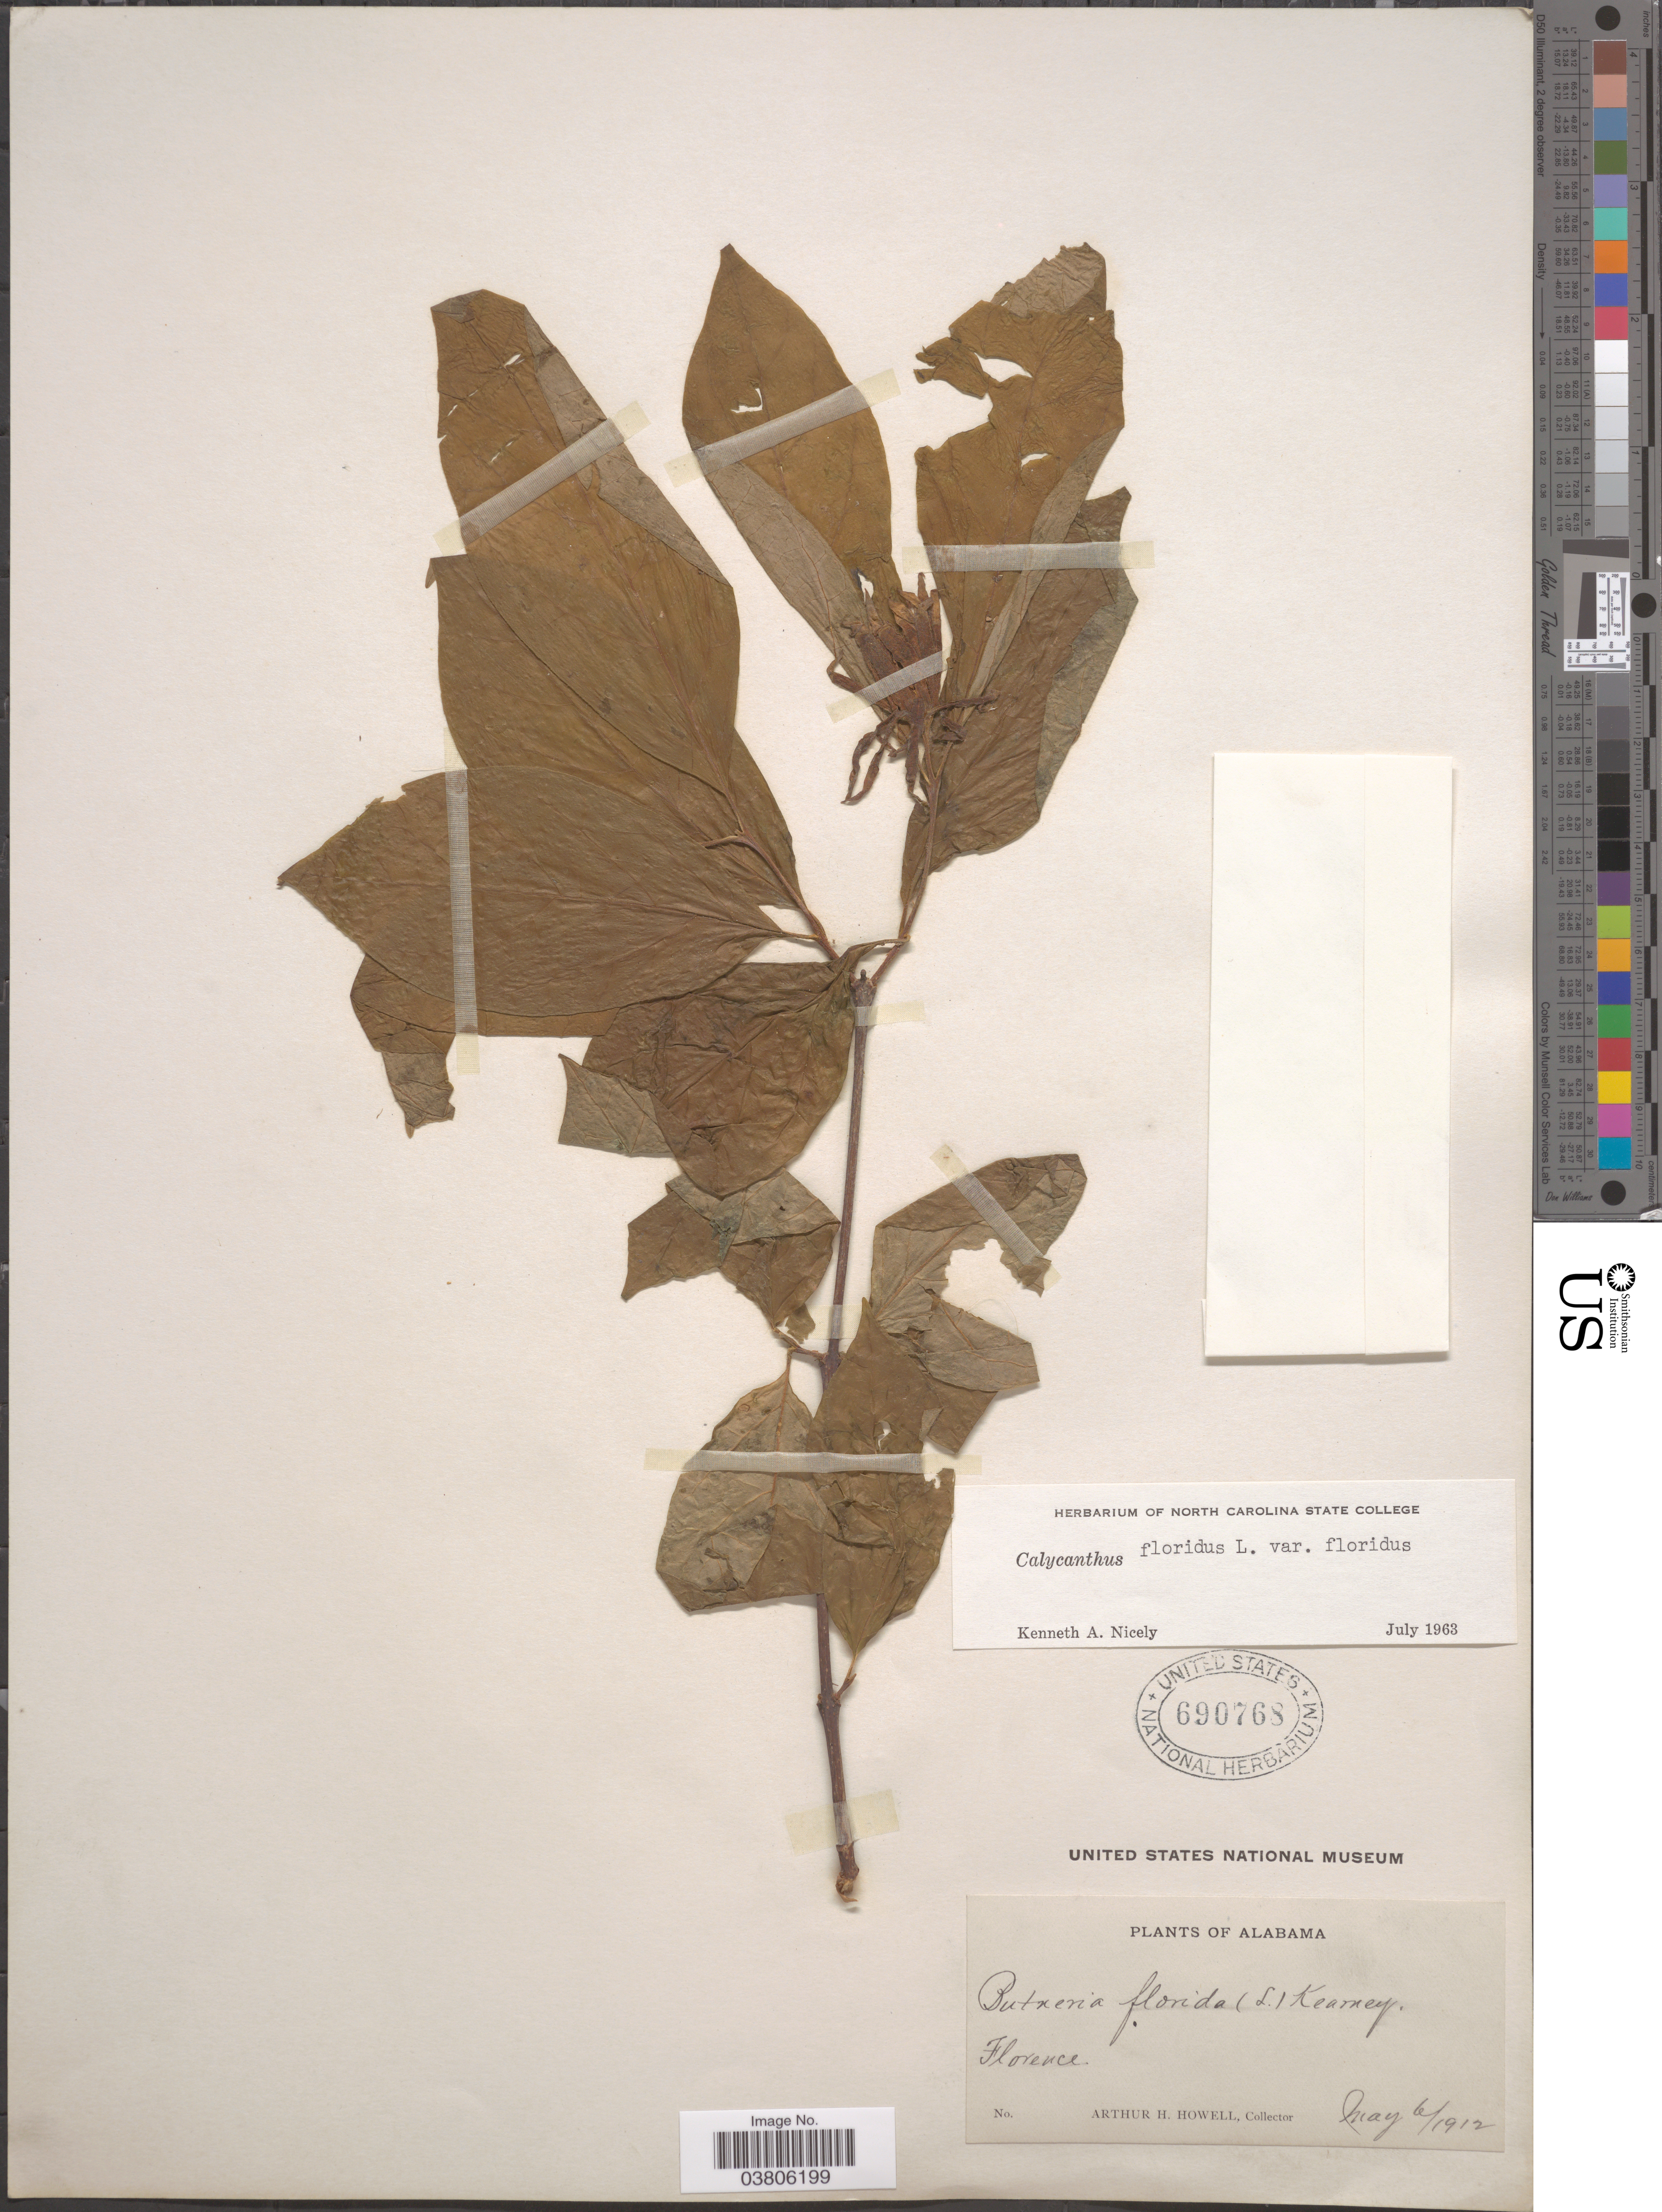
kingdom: Plantae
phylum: Tracheophyta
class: Magnoliopsida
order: Laurales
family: Calycanthaceae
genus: Calycanthus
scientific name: Calycanthus floridus var. floridus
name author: L.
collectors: A. Howell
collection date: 1912-05-06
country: United States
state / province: Alabama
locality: Florence.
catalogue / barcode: US 690768